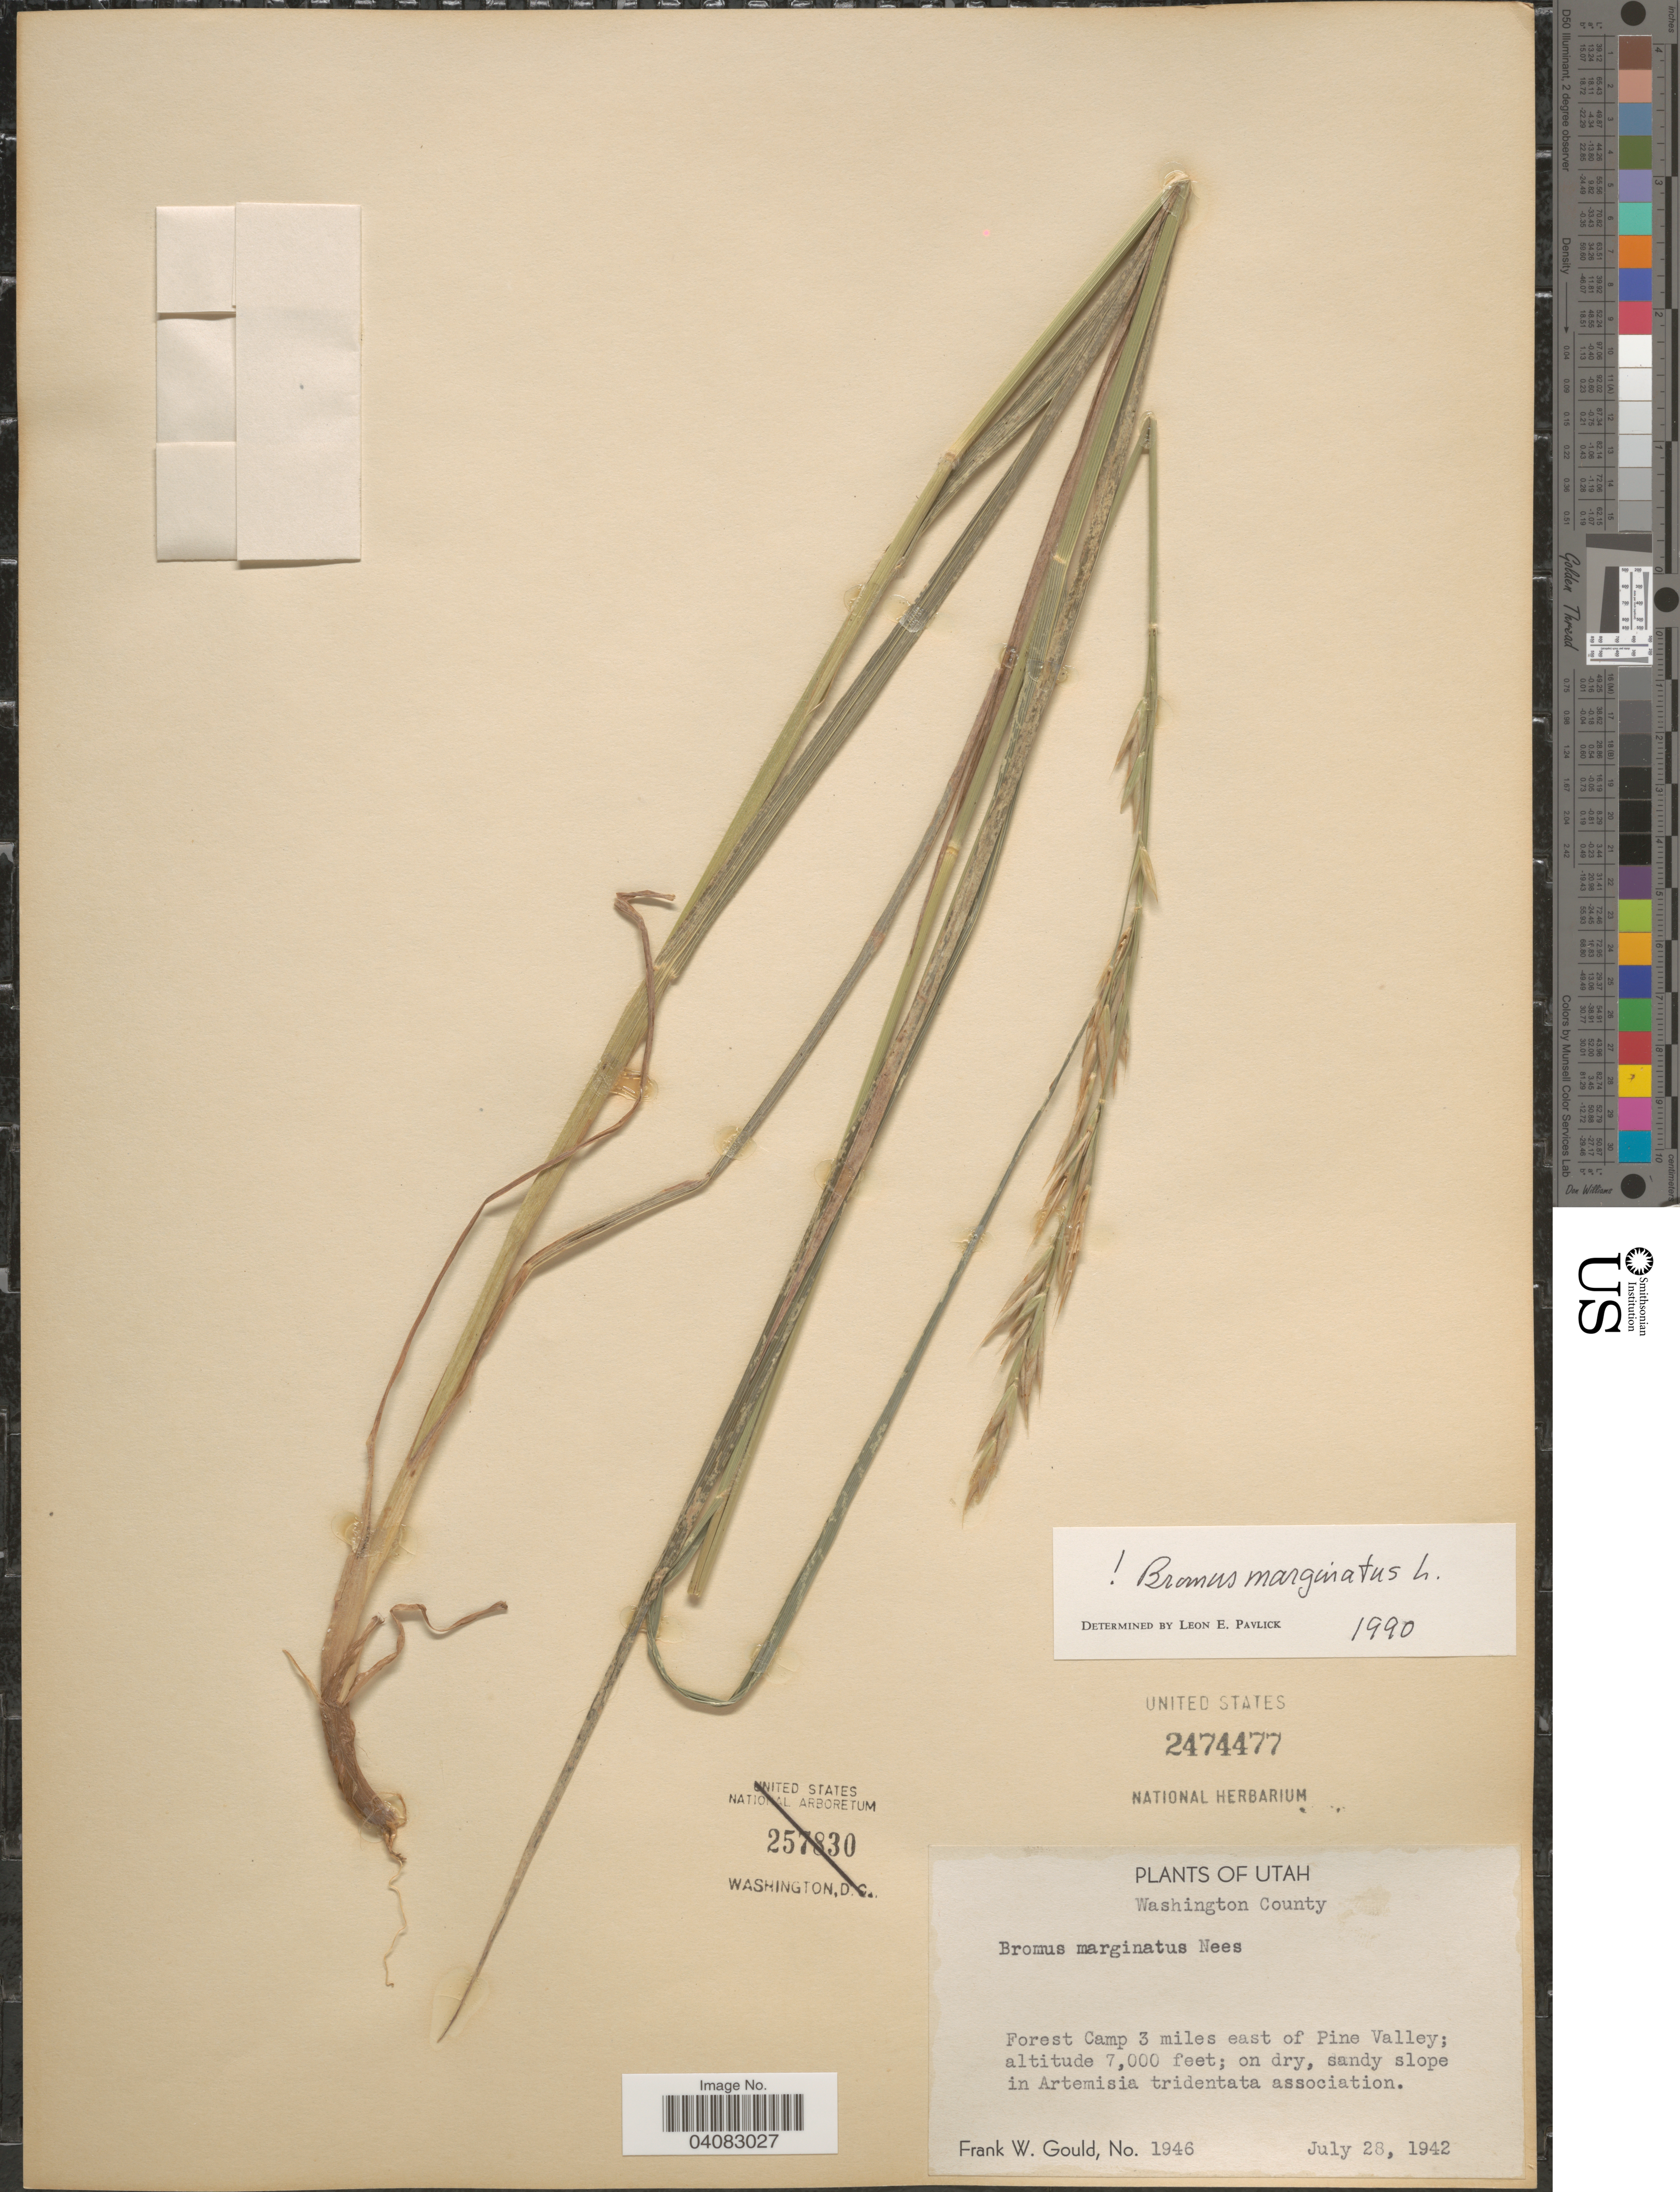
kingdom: Plantae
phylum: Tracheophyta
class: Liliopsida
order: Poales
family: Poaceae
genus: Bromus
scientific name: Bromus marginatus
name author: Nees ex Steud.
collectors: F. W. Gould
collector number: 1946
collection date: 1942-07-28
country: United States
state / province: Utah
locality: Washington County. Forest Camp 3 miles east of Pine Valley.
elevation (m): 2134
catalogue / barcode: US 2474477